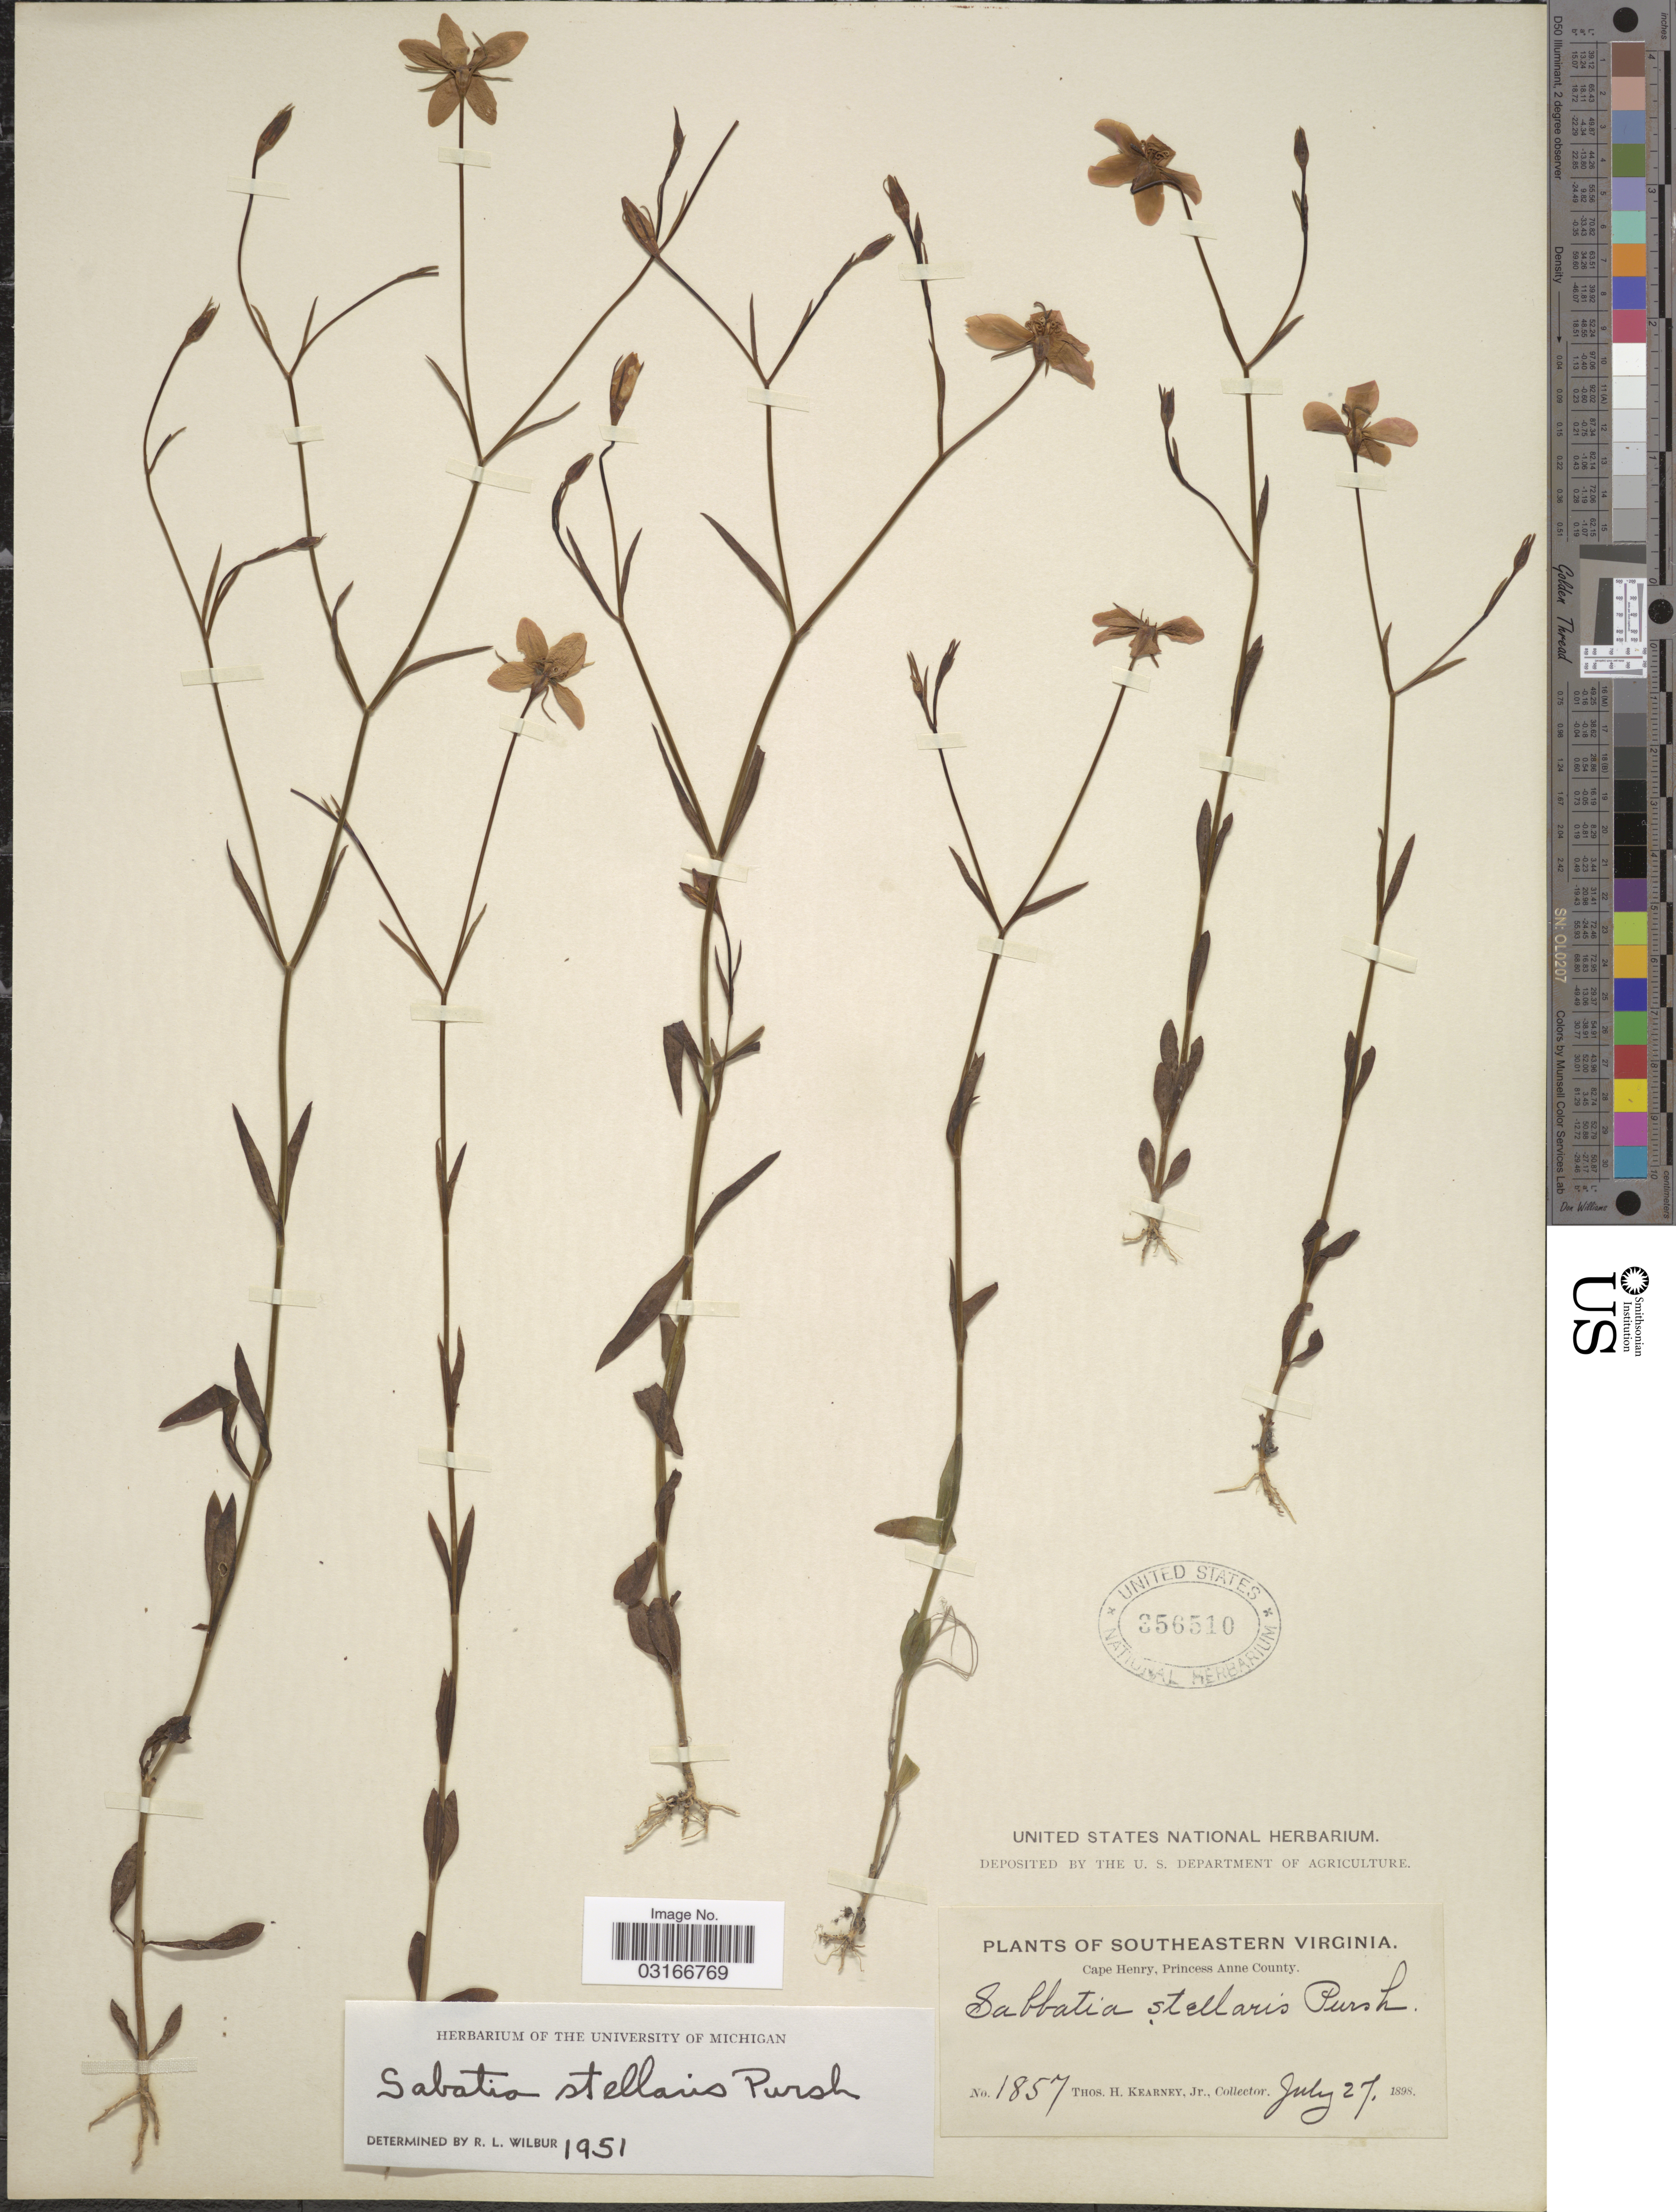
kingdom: Plantae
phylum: Tracheophyta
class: Magnoliopsida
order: Gentianales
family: Gentianaceae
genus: Sabatia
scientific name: Sabatia stellaris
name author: Pursh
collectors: T. H. Kearney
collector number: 1857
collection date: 1898-07-27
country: United States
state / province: Virginia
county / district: City of Virginia Beach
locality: Southeastern Virginia. Cape Henry, Princess Anne (=historic county name) County.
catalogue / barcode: US 356510